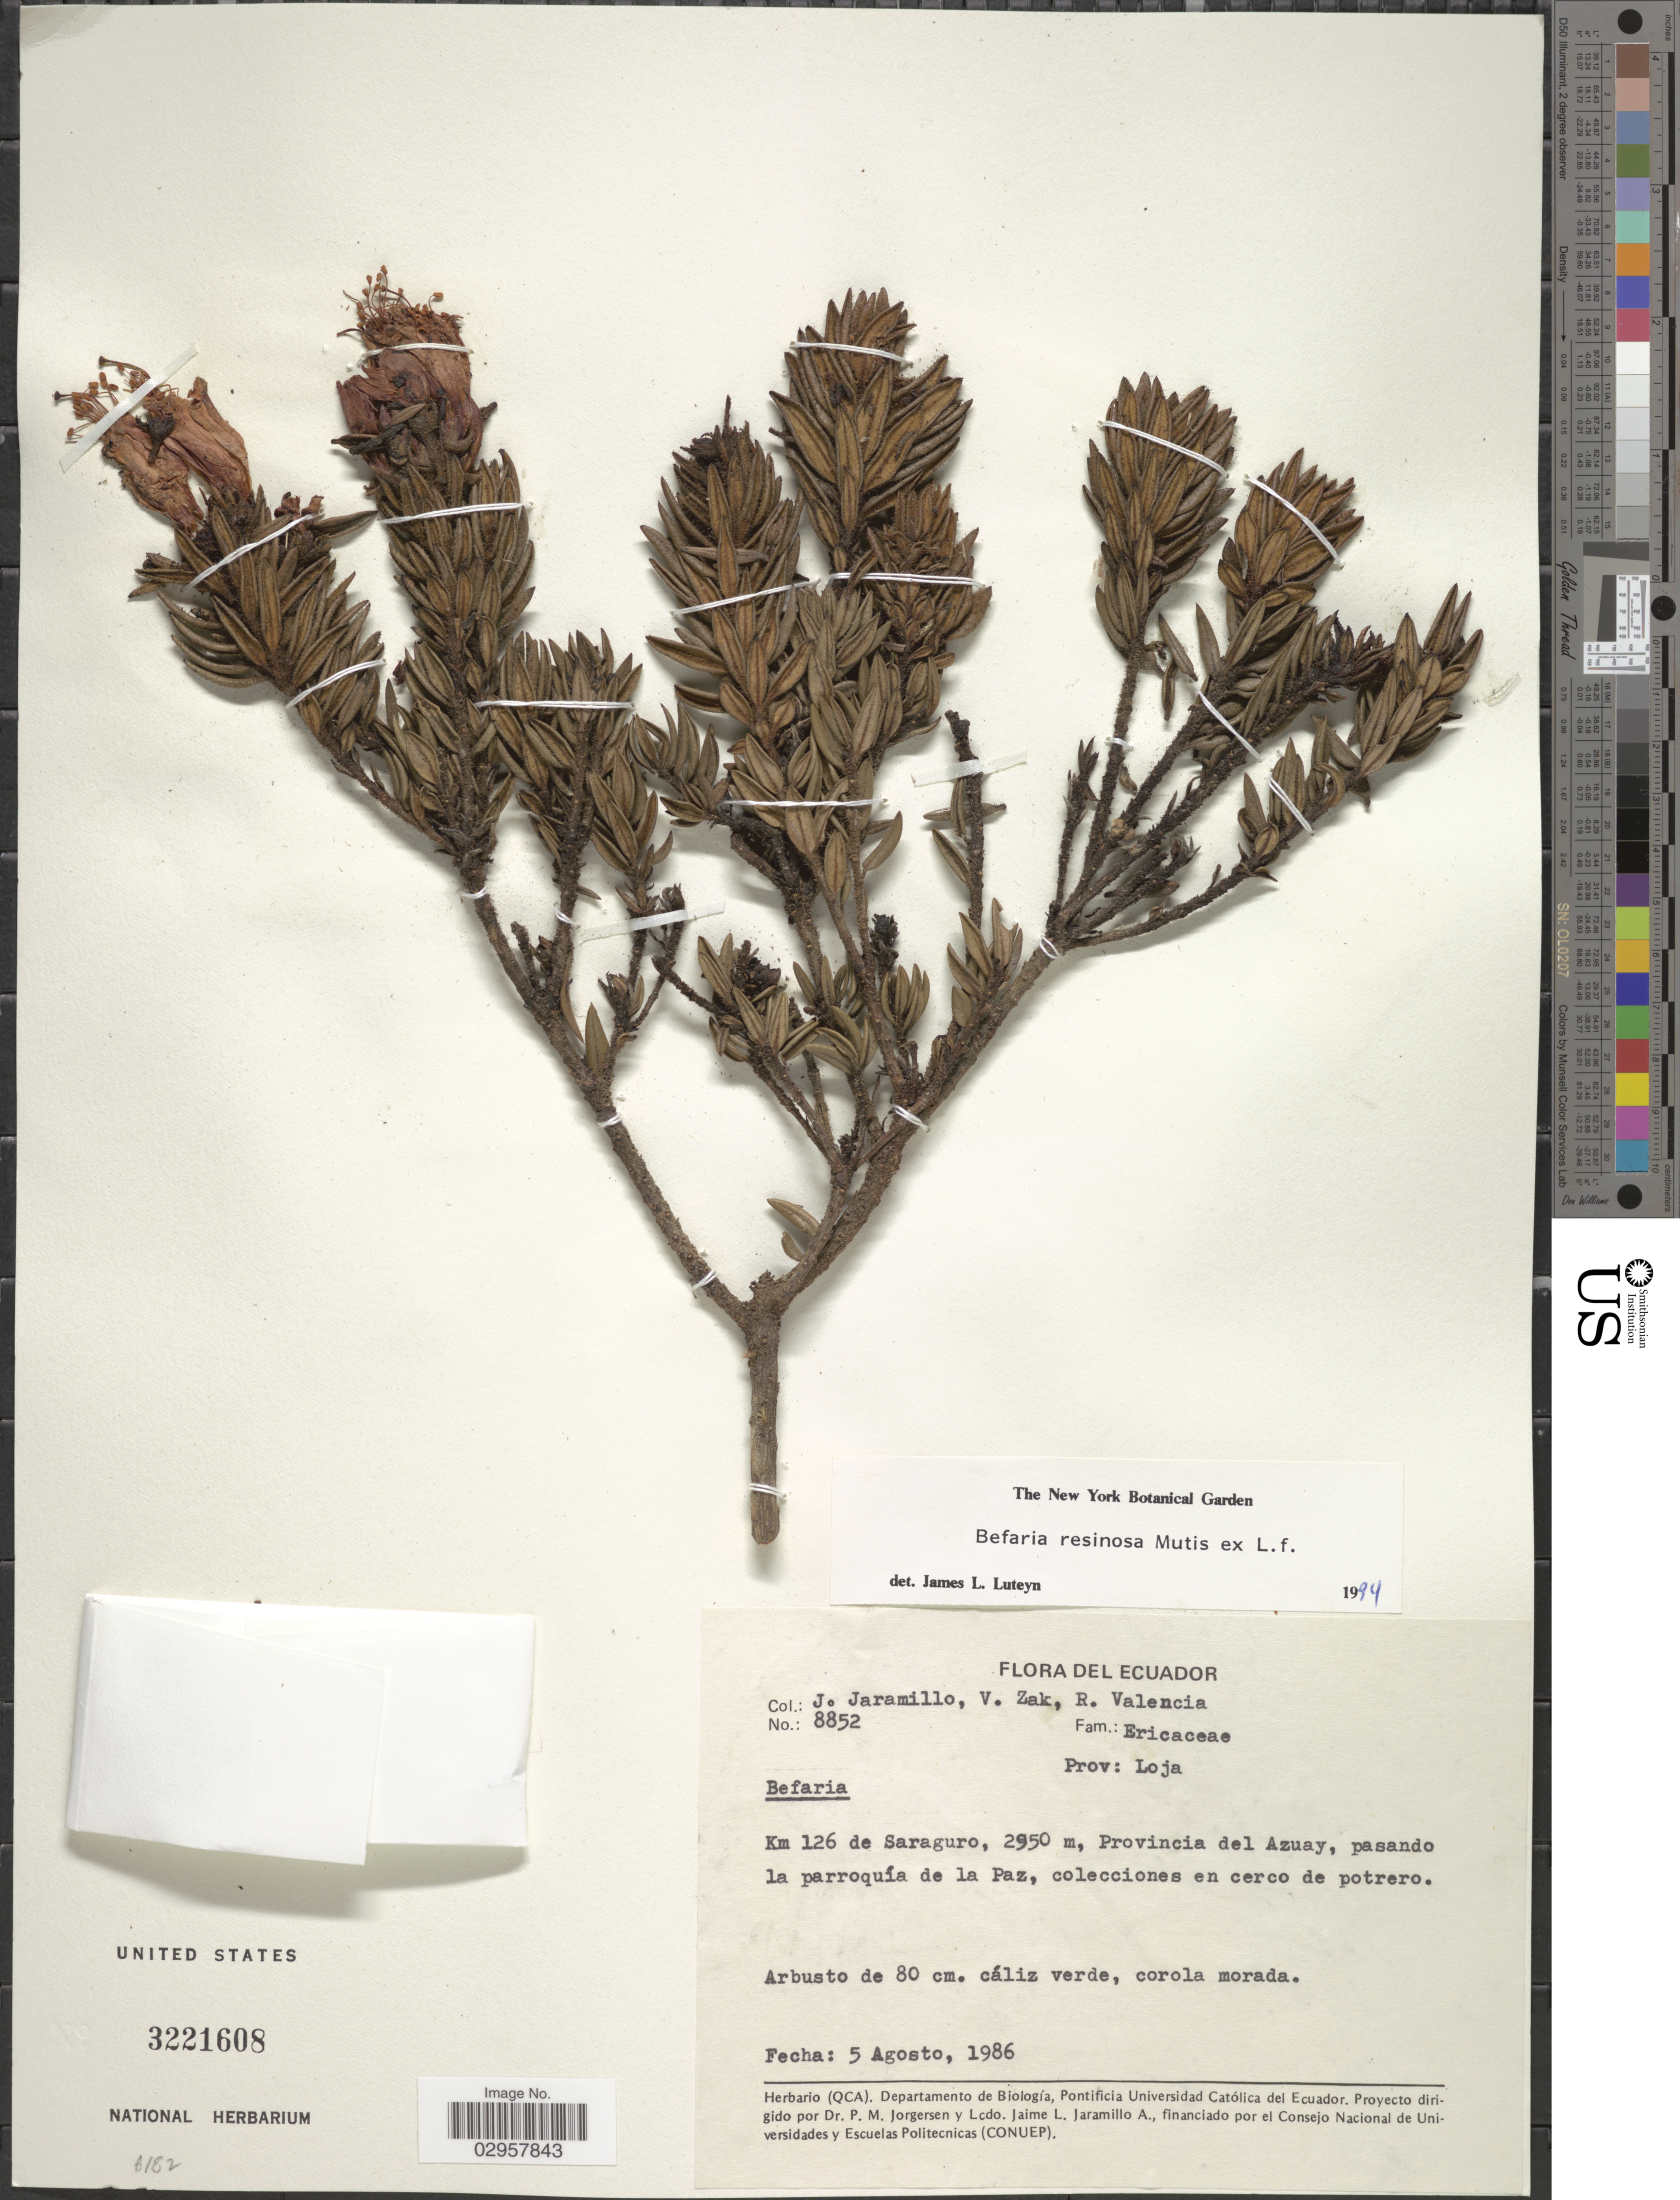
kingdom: Plantae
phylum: Tracheophyta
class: Magnoliopsida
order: Ericales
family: Ericaceae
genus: Befaria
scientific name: Befaria resinosa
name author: Mutis ex L. f.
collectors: J. Jaramillo, V. Zak & R. Valencia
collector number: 8852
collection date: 1986-08-05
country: Ecuador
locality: Km 126 de Saraguro, Provincia del Azuay, pasando la parroquía de la Paz. Prov: Loja.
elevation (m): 2950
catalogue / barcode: US 3221608